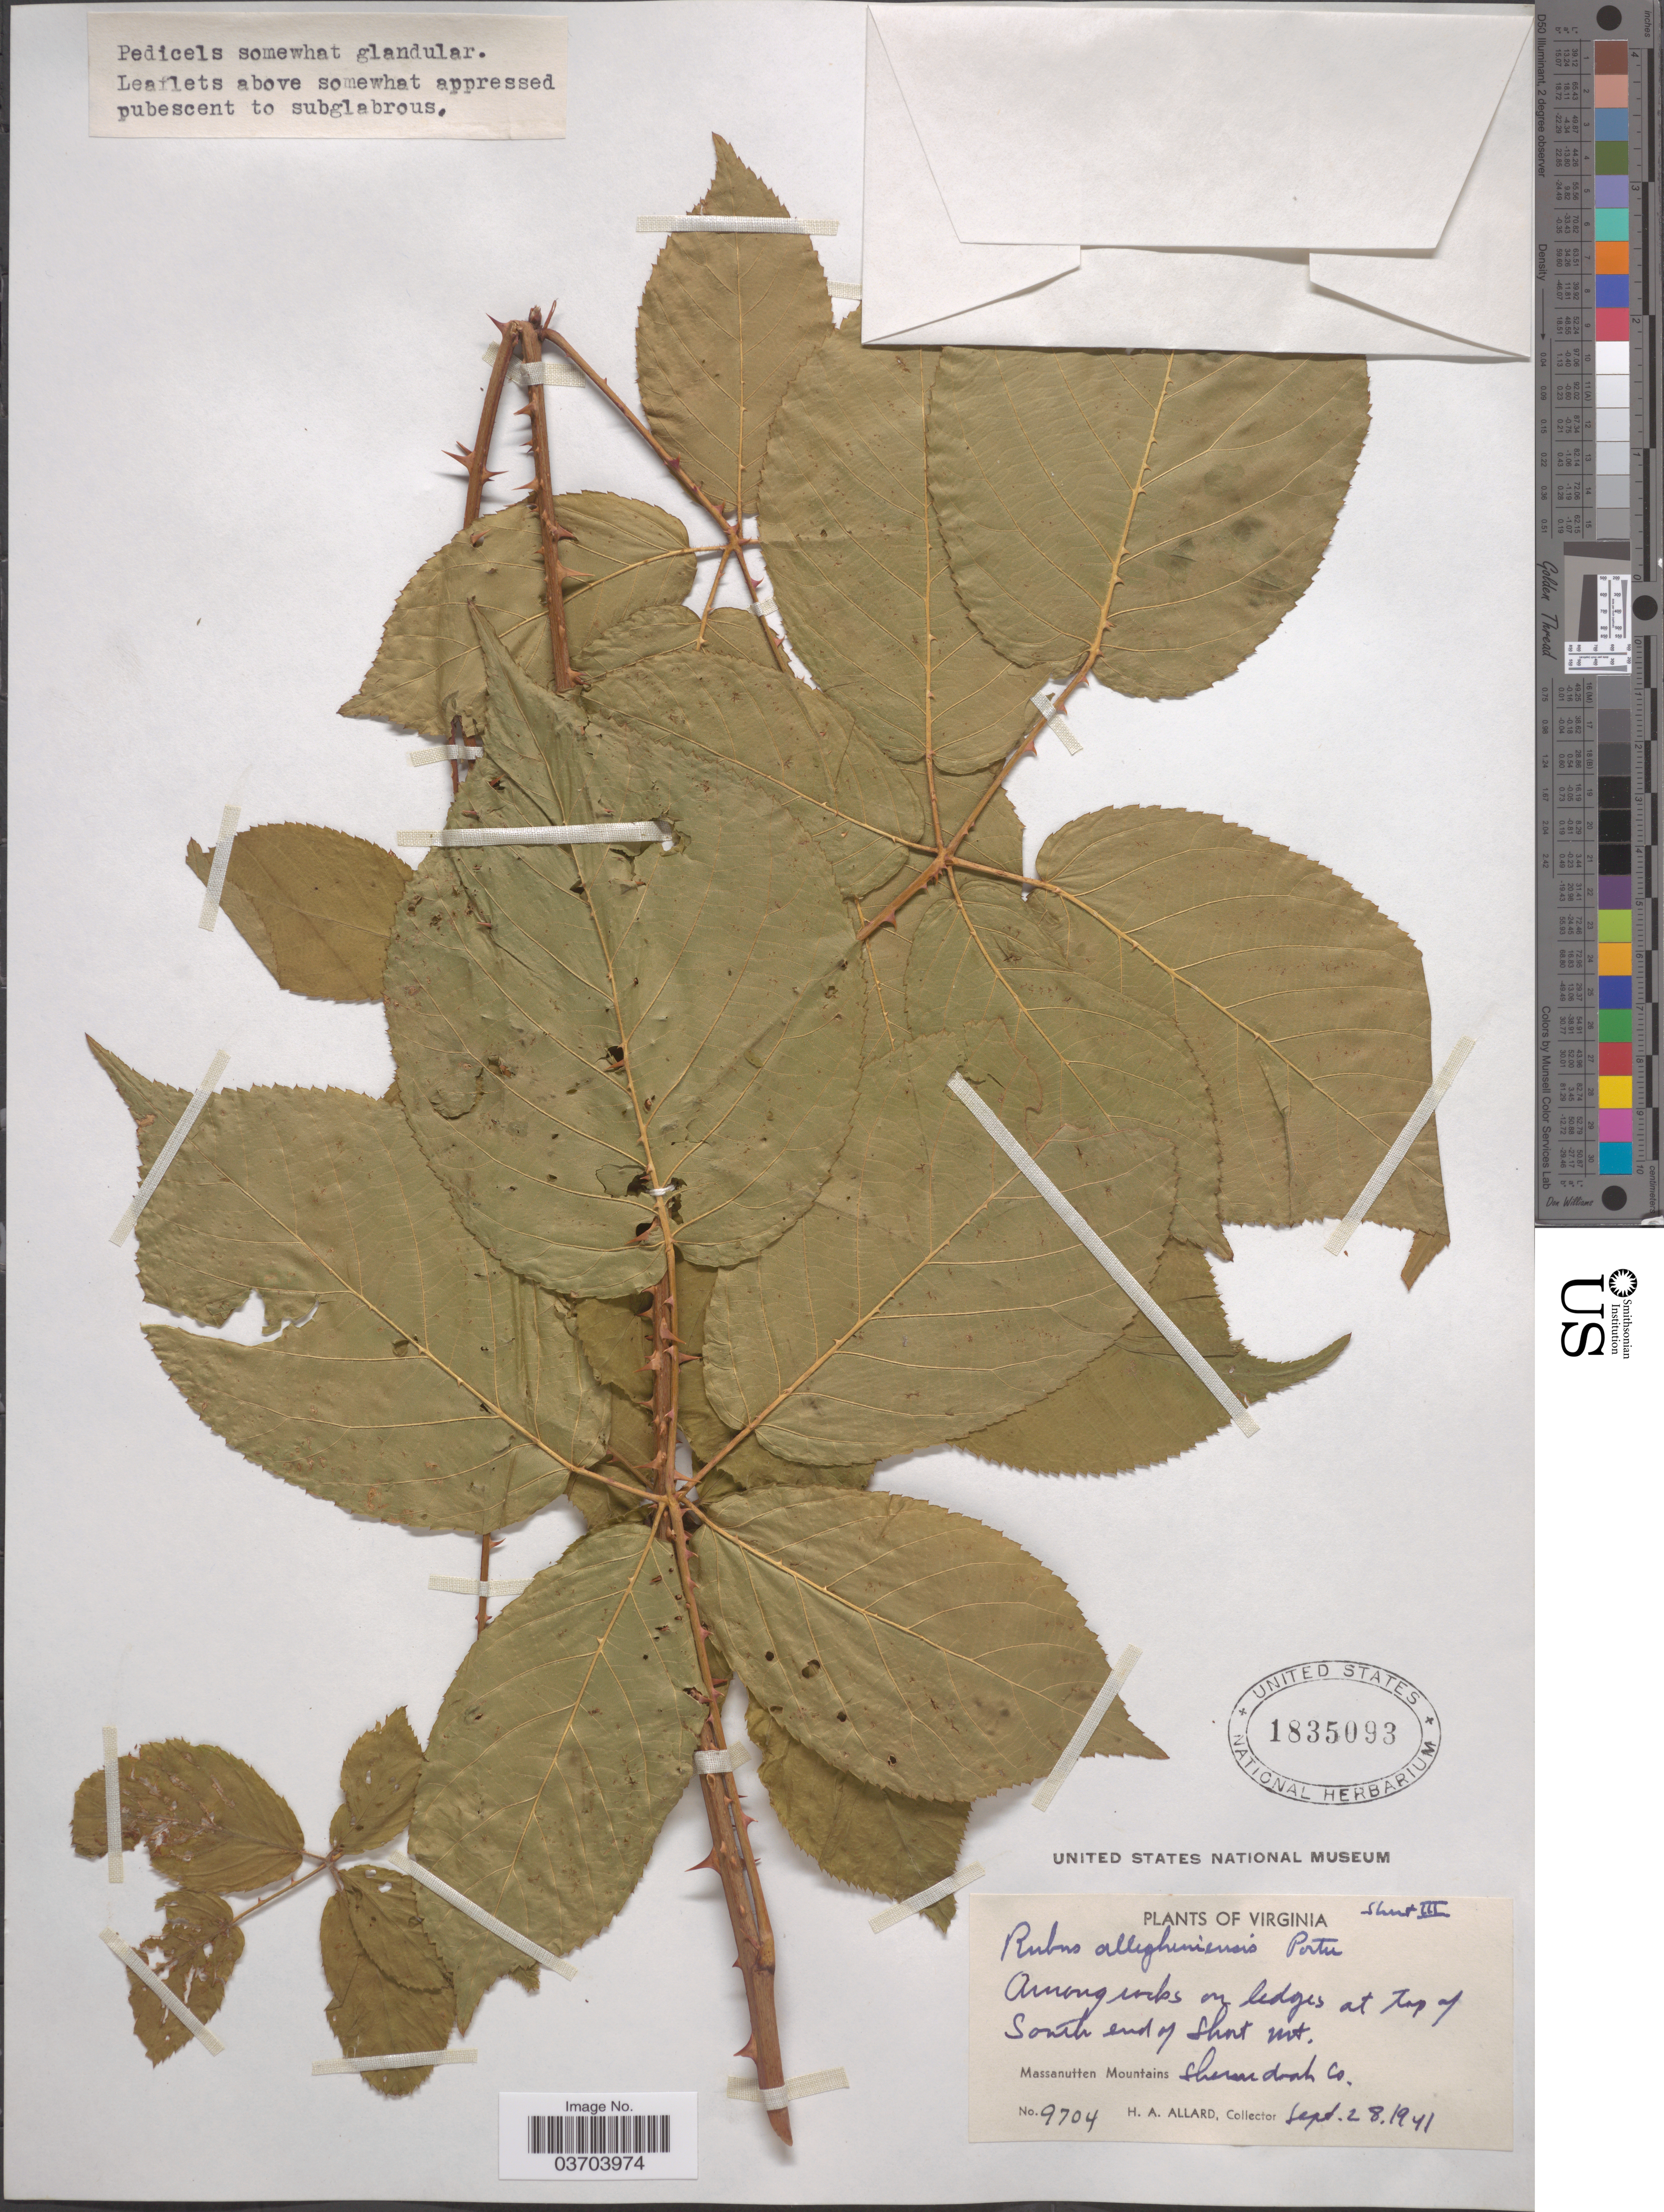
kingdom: Plantae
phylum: Tracheophyta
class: Magnoliopsida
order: Rosales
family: Rosaceae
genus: Rubus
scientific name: Rubus allegheniensis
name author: Porter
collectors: H. A. Allard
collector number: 9704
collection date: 1941-09-28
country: United States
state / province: Virginia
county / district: Shenandoah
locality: Among rocks on ledges at top of South end of Short Mt. Massanutten Mountains, Shenandoah Co.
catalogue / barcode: US 1835093